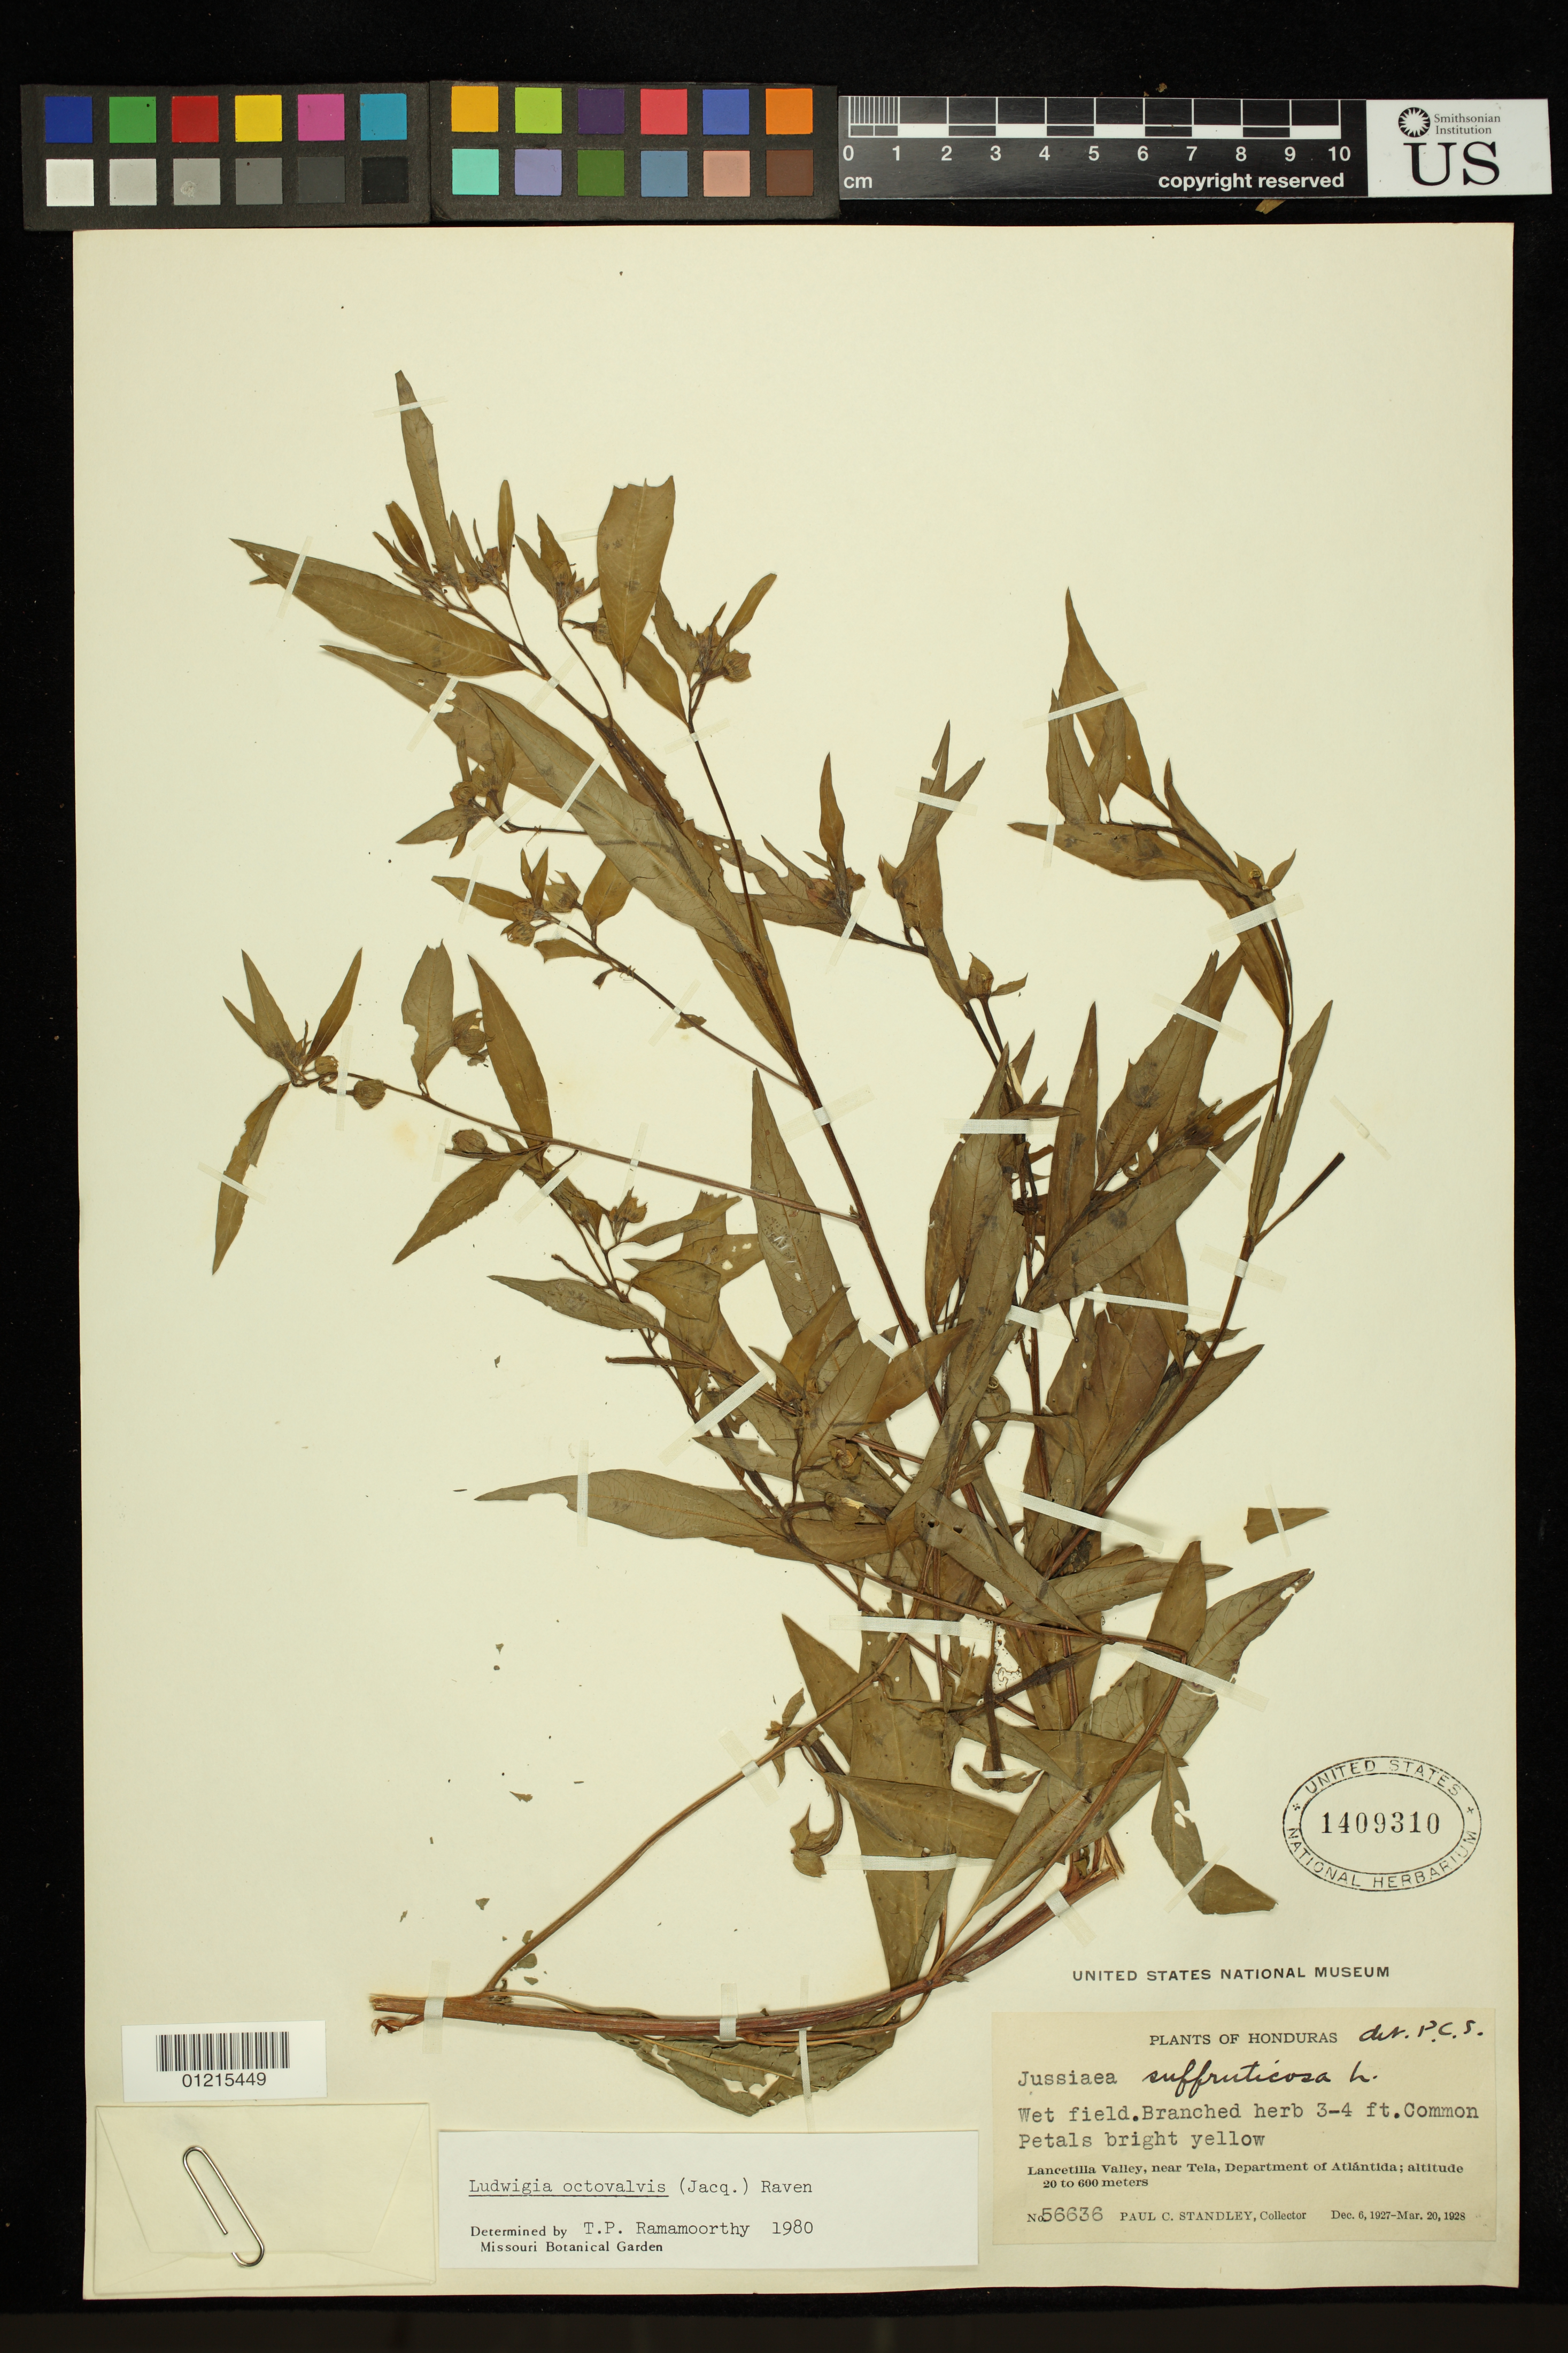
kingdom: Plantae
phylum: Tracheophyta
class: Magnoliopsida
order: Myrtales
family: Onagraceae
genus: Ludwigia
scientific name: Ludwigia octovalvis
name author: (Jacq.) P.H. Raven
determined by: Ramamoorthy, T. P.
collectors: P. C. Standley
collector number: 56636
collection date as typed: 06 Dec 1927 to 20 Mar 1928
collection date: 1927-12-06/1928-03-20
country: Honduras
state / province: Atlántida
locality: Lancetilla Valley, near Tela.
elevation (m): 20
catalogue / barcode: US 1409310